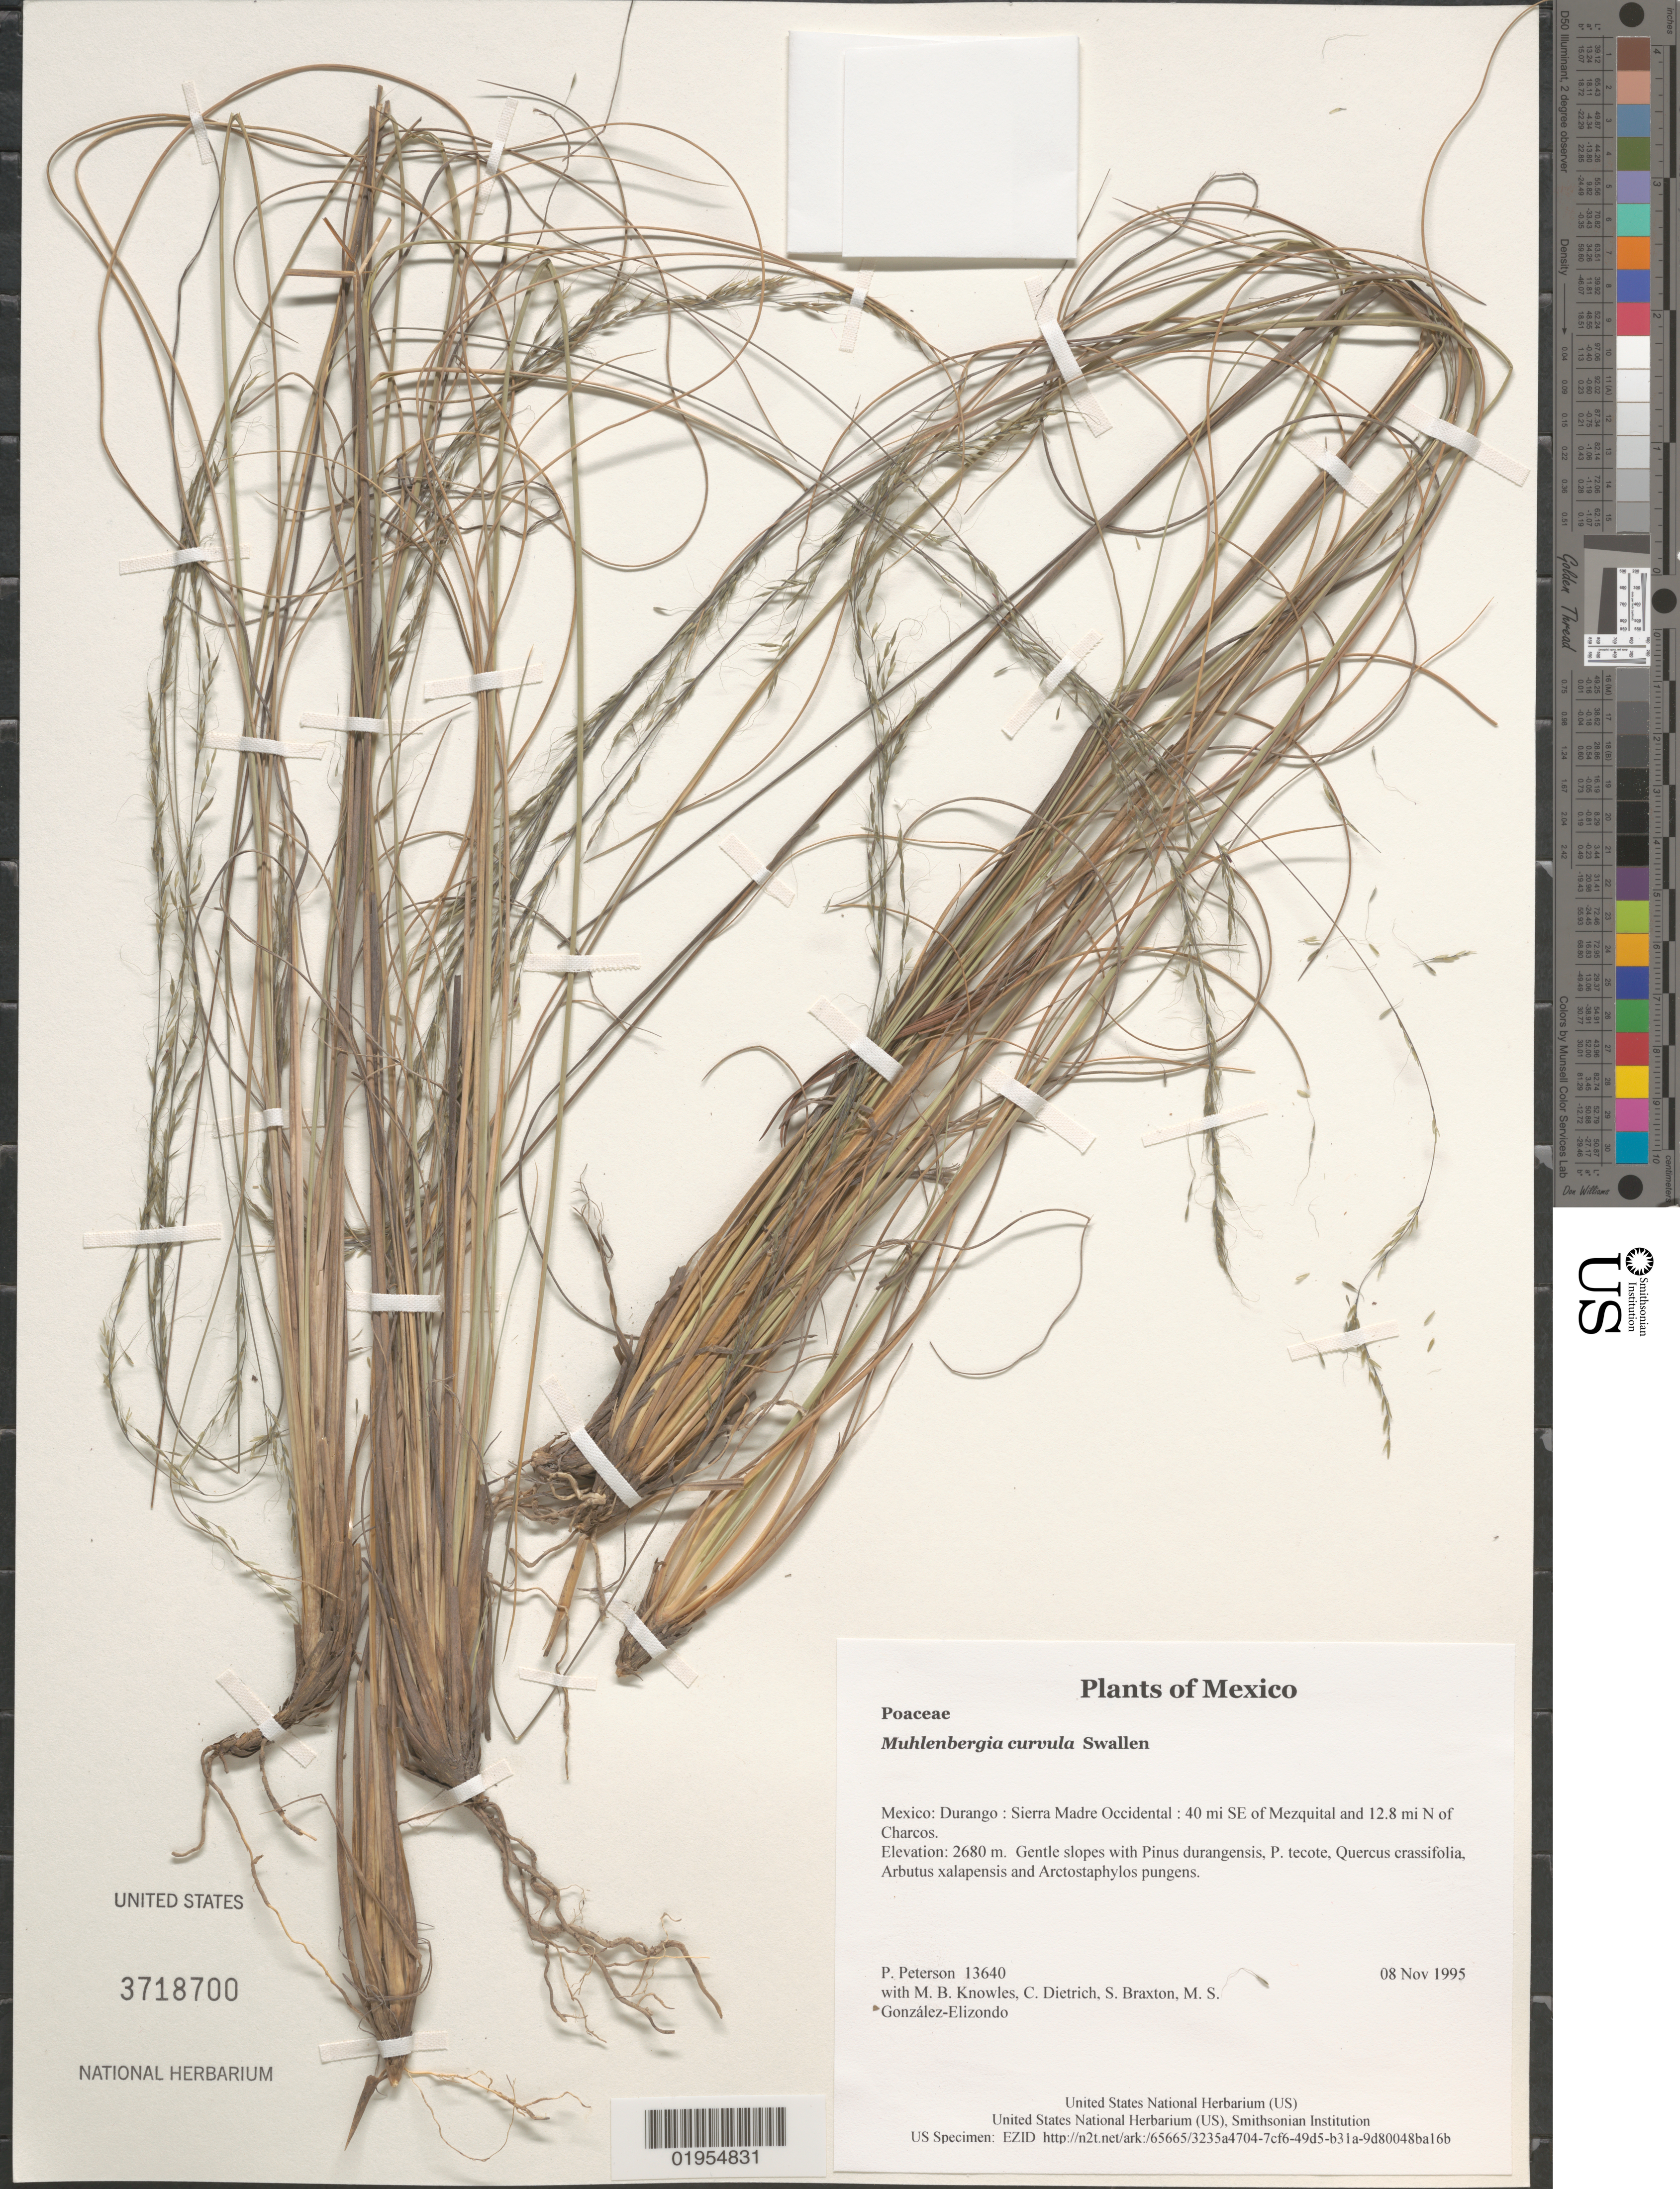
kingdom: Plantae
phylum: Tracheophyta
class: Liliopsida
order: Poales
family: Poaceae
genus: Muhlenbergia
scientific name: Muhlenbergia curvula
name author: Swallen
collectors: P. M. Peterson, M. B. Knowles, C. Dietrich, S. Braxton & M. S. González-Elizondo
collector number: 13640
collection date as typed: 08 Nov 1995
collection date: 1995-11-08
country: Mexico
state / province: Durango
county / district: Sierra Madre Occidental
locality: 40 mi SE of Mezquital and 12.8 mi N of Charcos.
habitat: Gentle slopes with Pinus durangensis, P. tecote, Quercus crassifolia, Arbutus xalapensis and Arctostaphylos pungens.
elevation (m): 2680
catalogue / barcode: US 3718700